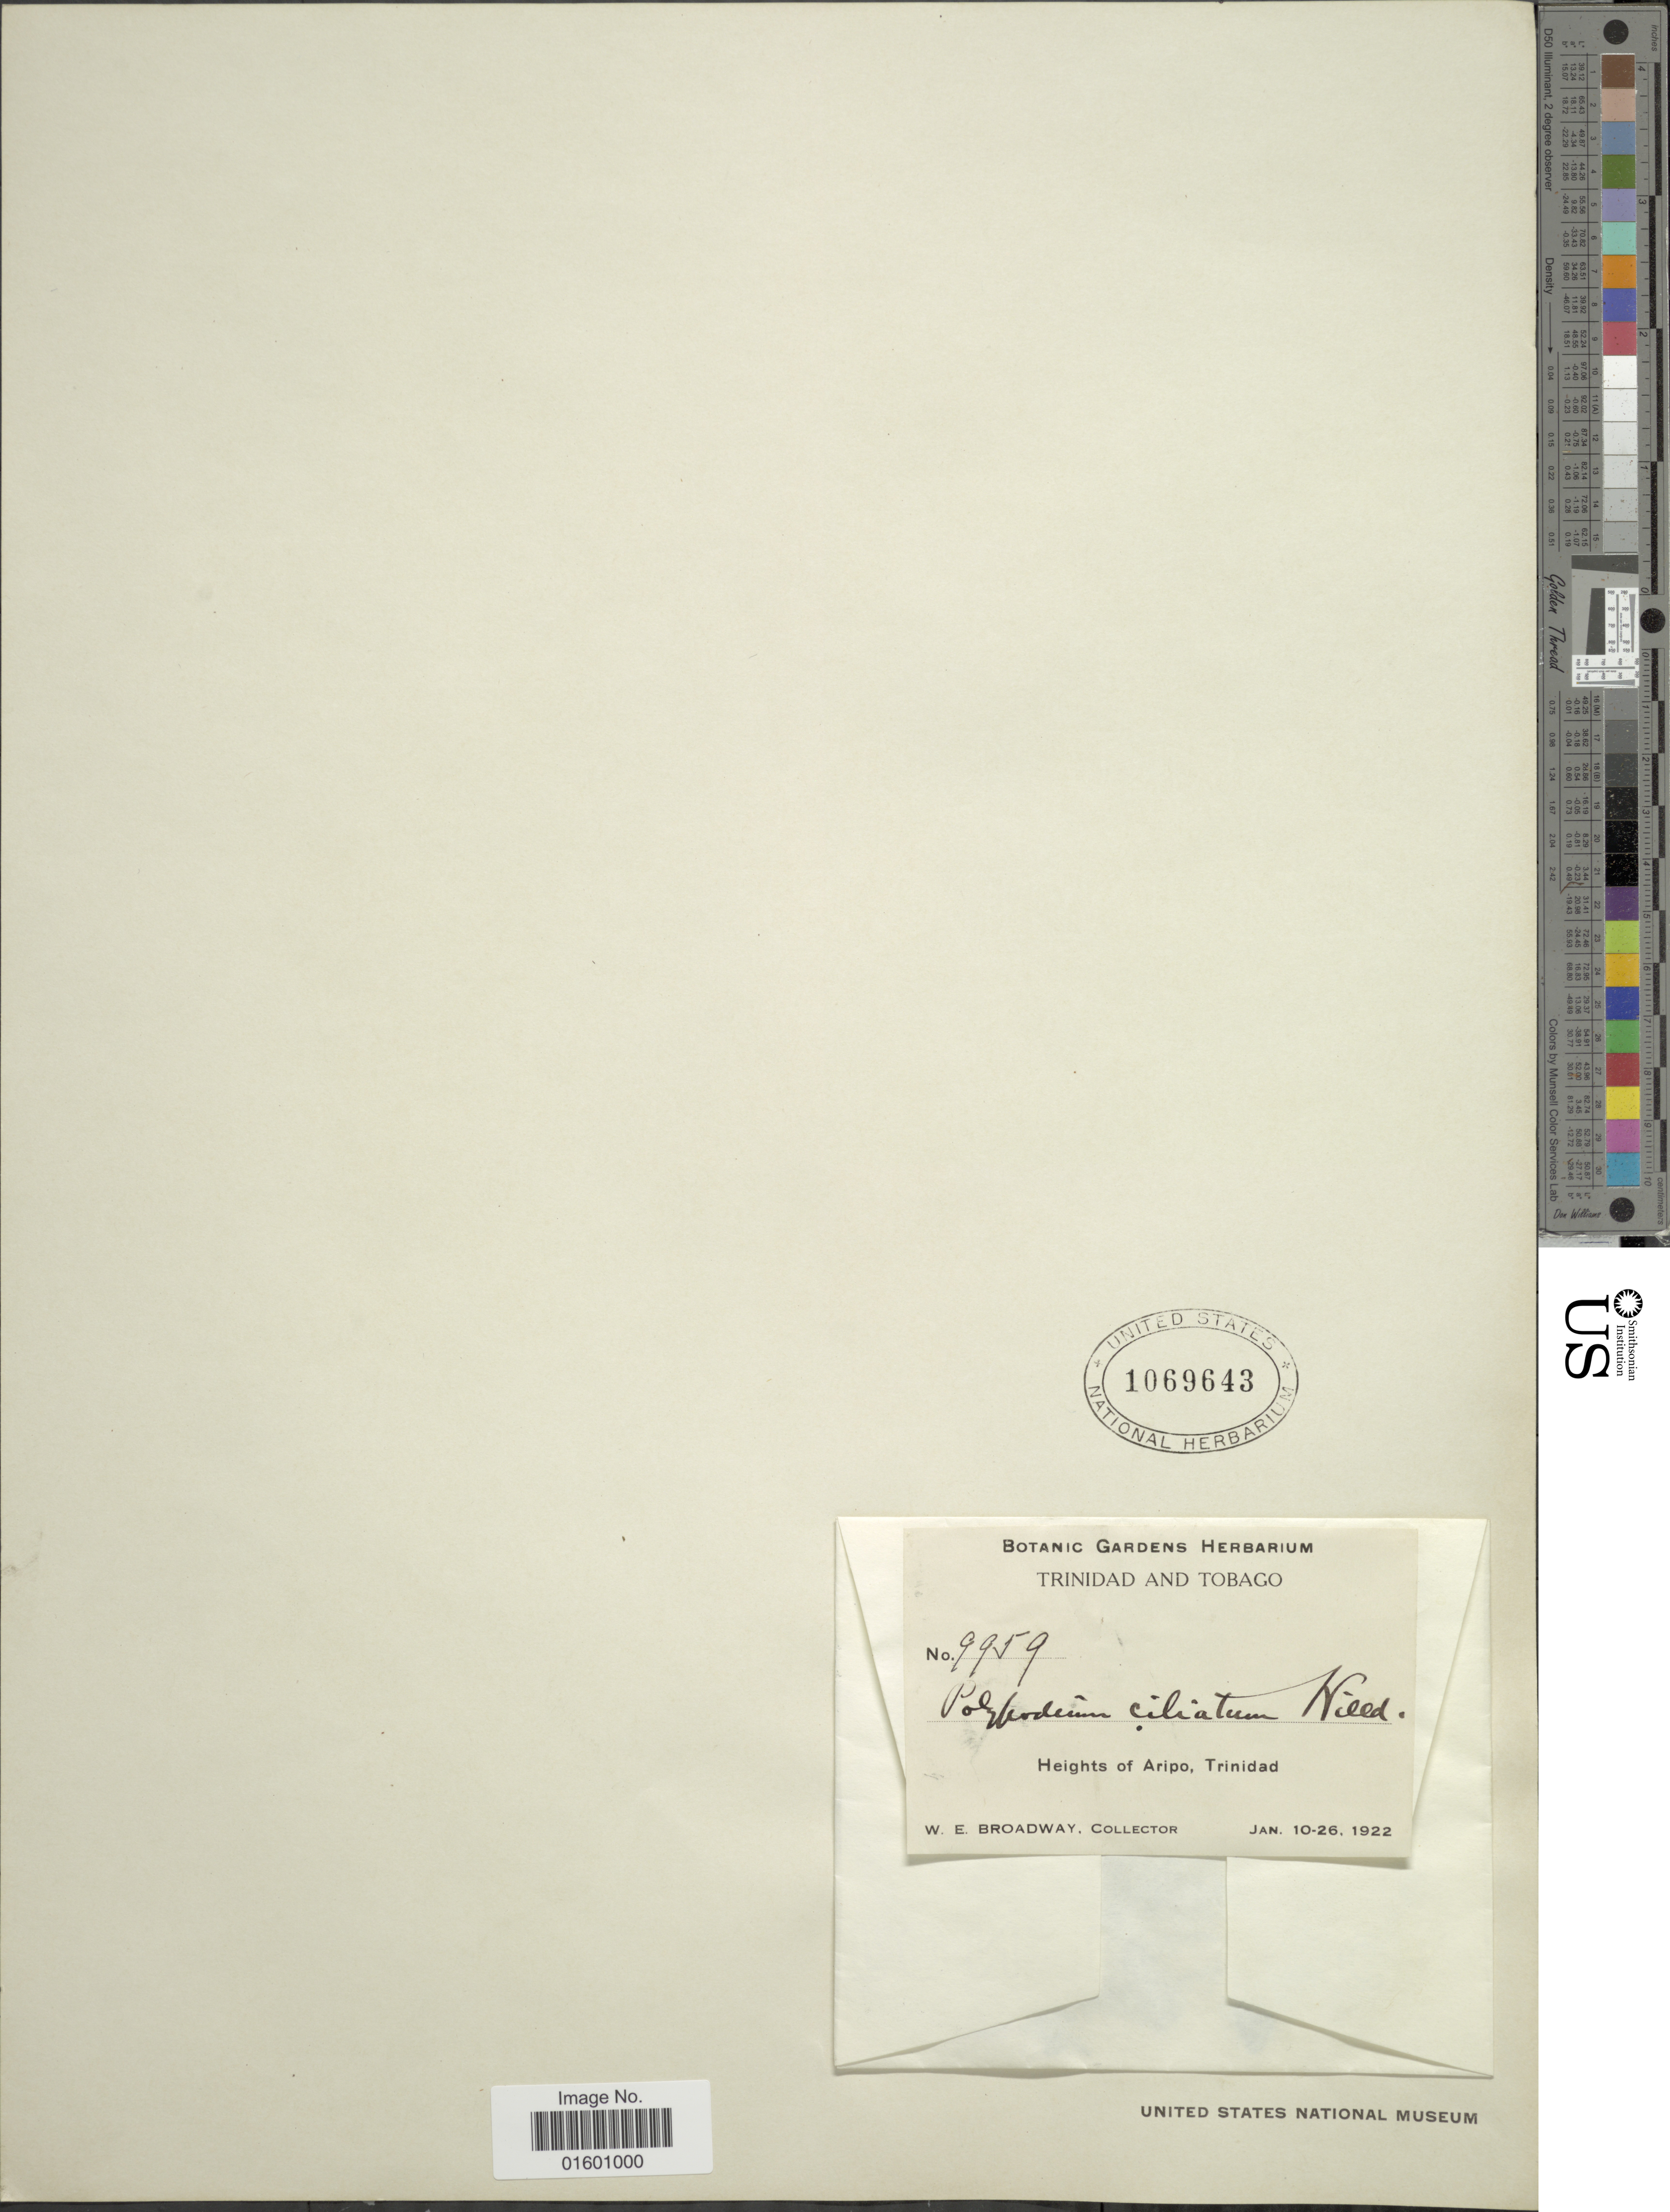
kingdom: Plantae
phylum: Tracheophyta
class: Polypodiopsida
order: Polypodiales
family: Polypodiaceae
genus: Microgramma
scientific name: Microgramma tobagensis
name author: (C. Chr.) C.D. Adams & Baksh-Com.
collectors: W. E. Broadway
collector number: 9959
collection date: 1922-01-10/1922-01-26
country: Trinidad and Tobago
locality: Trinidad, Heights of Aripo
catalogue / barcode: US 1069643